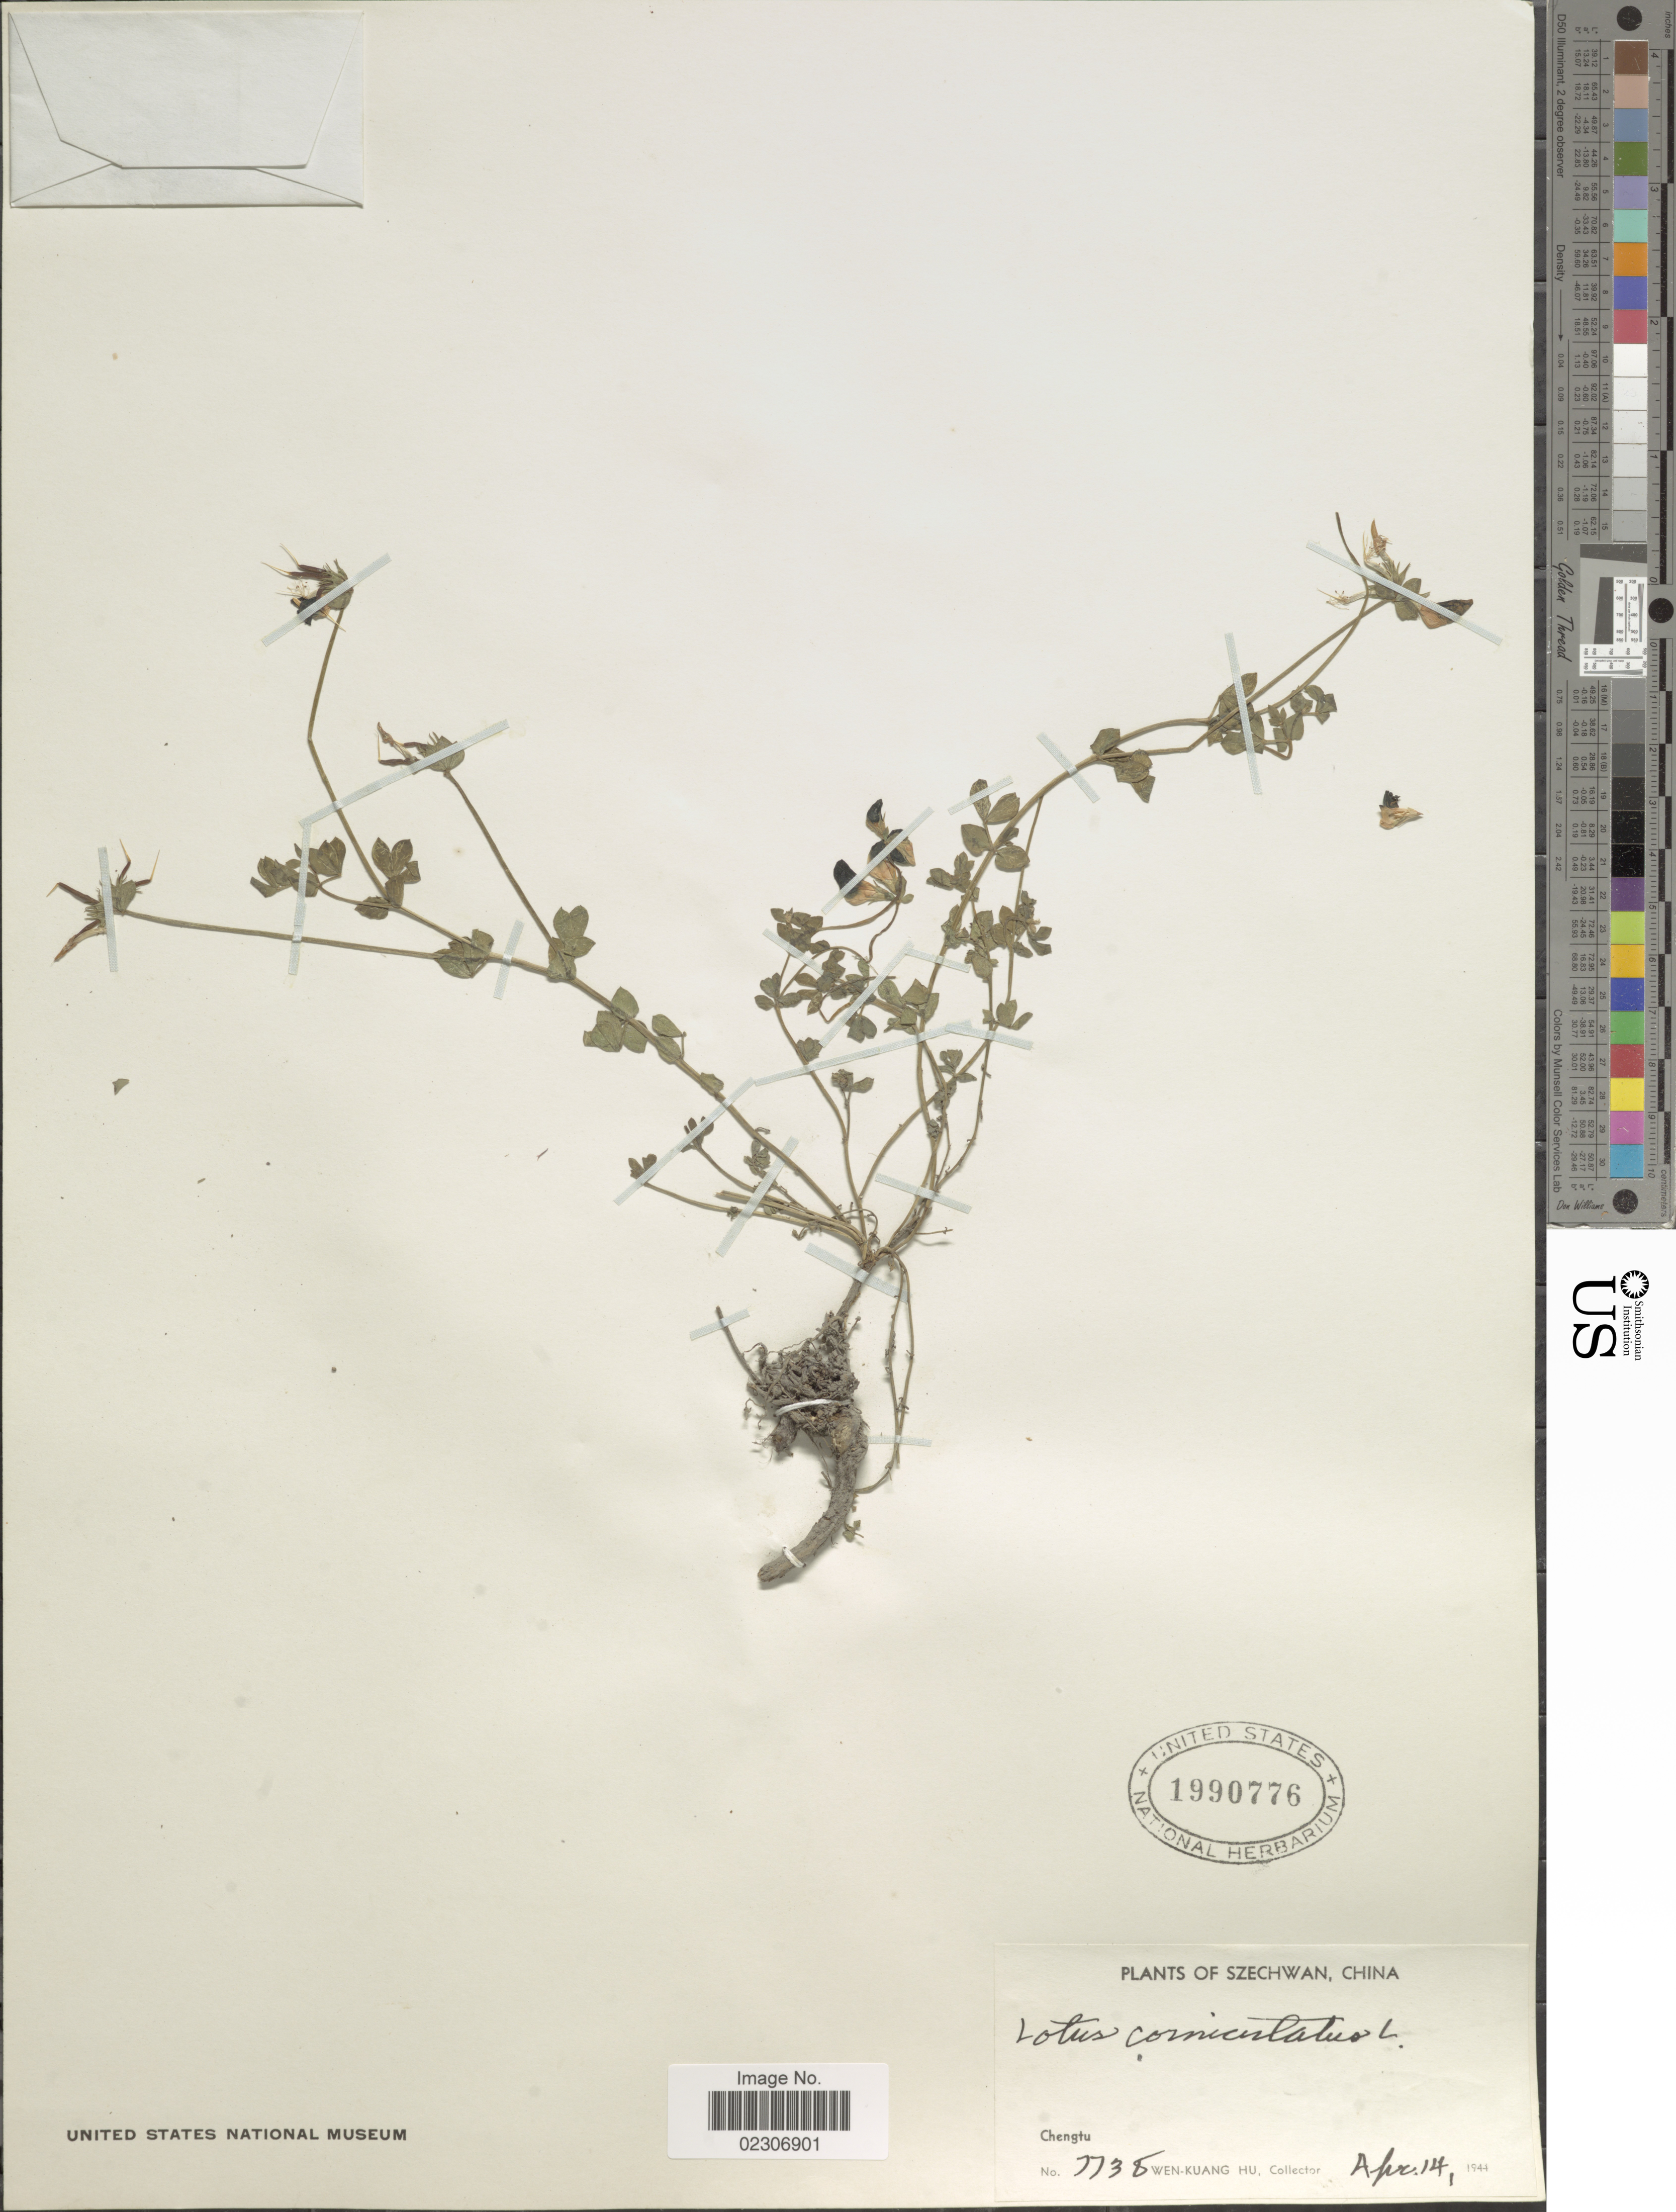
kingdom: Plantae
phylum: Tracheophyta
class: Magnoliopsida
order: Fabales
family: Fabaceae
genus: Lotus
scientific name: Lotus corniculatus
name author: L.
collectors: W. K. Hu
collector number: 7738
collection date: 1944-04-14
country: China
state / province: Sichuan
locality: Szechwan, China, Chengtu.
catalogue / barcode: US 1990776